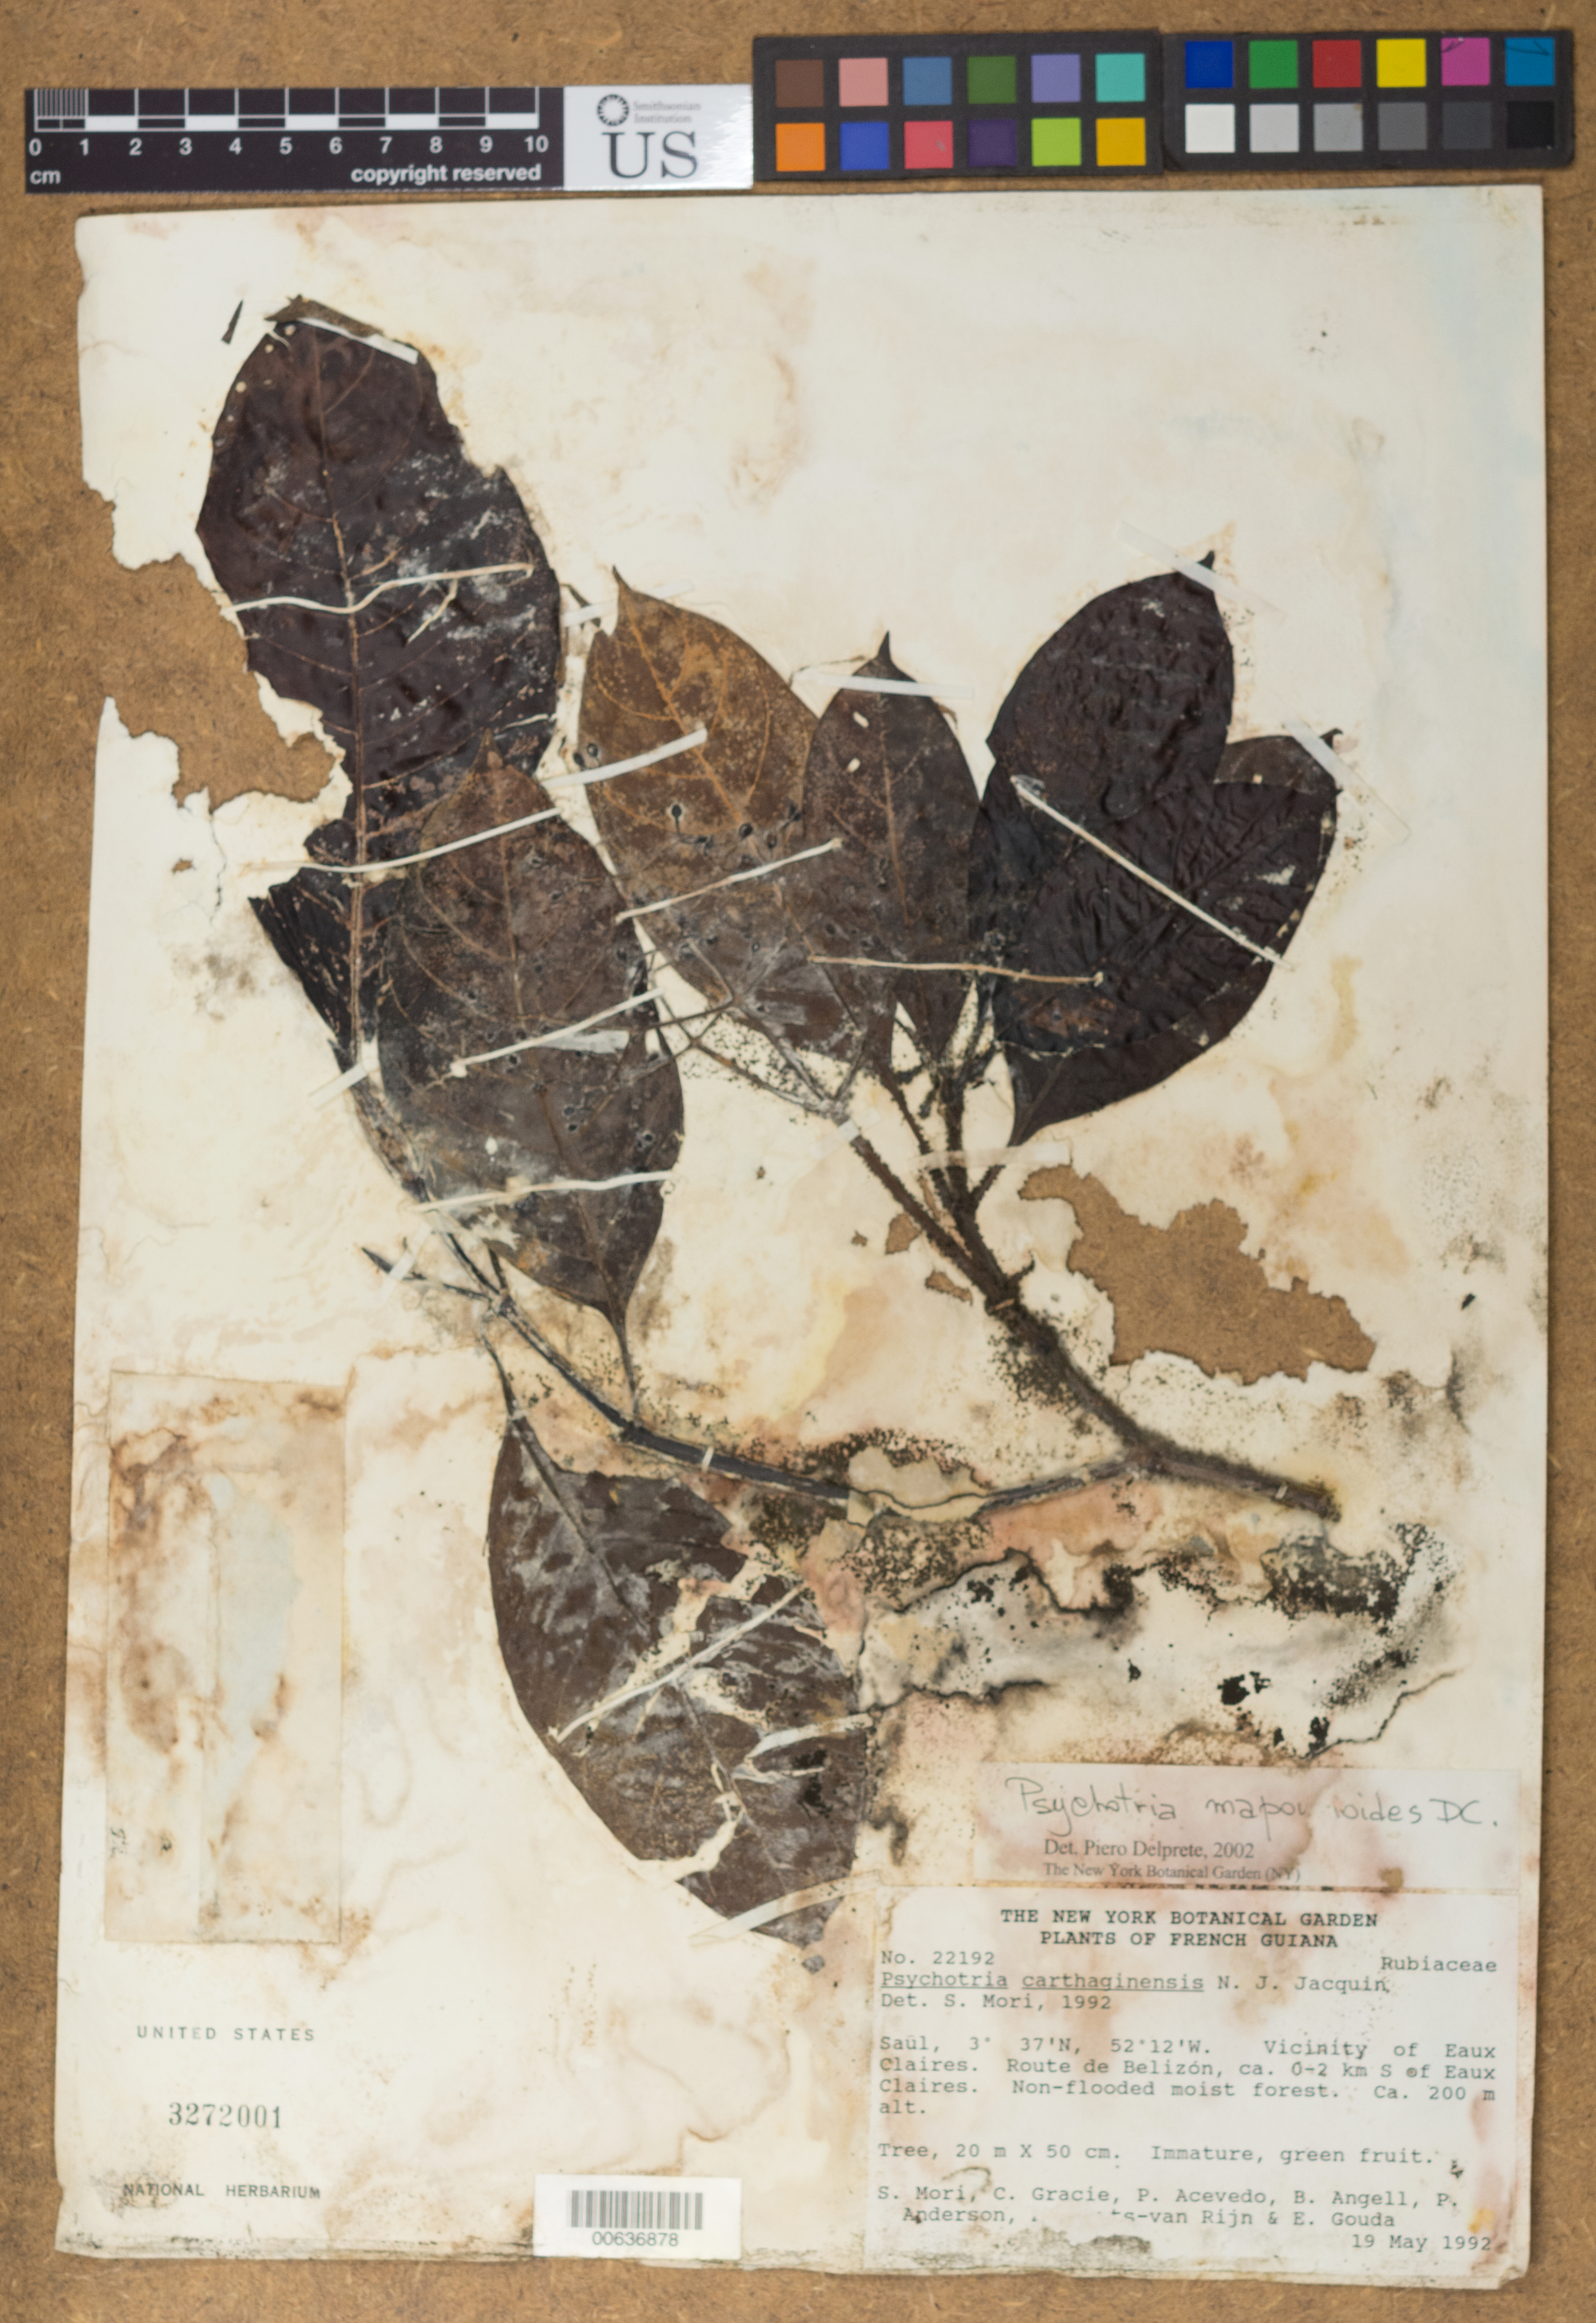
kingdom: Plantae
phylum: Tracheophyta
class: Magnoliopsida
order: Gentianales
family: Rubiaceae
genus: Psychotria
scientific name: Psychotria mapourioides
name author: DC.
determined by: Delprete, P. G., Herb. de Guyane Cay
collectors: S. Mori, C. A. Gracie, P. Acevedo-Rodr., Bobbi Angell, P. Anderson, A. .R. A. Görts-van Rijn & E. J. Gouda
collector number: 22192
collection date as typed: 19-May-92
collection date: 1992-05-19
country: French Guiana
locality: Saül, vicinity of Eaux Claires, Rte. de Belizon, ca. 0-2 km S of Eaux Claires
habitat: Non-flooded moist forest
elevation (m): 200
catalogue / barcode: US 3272001